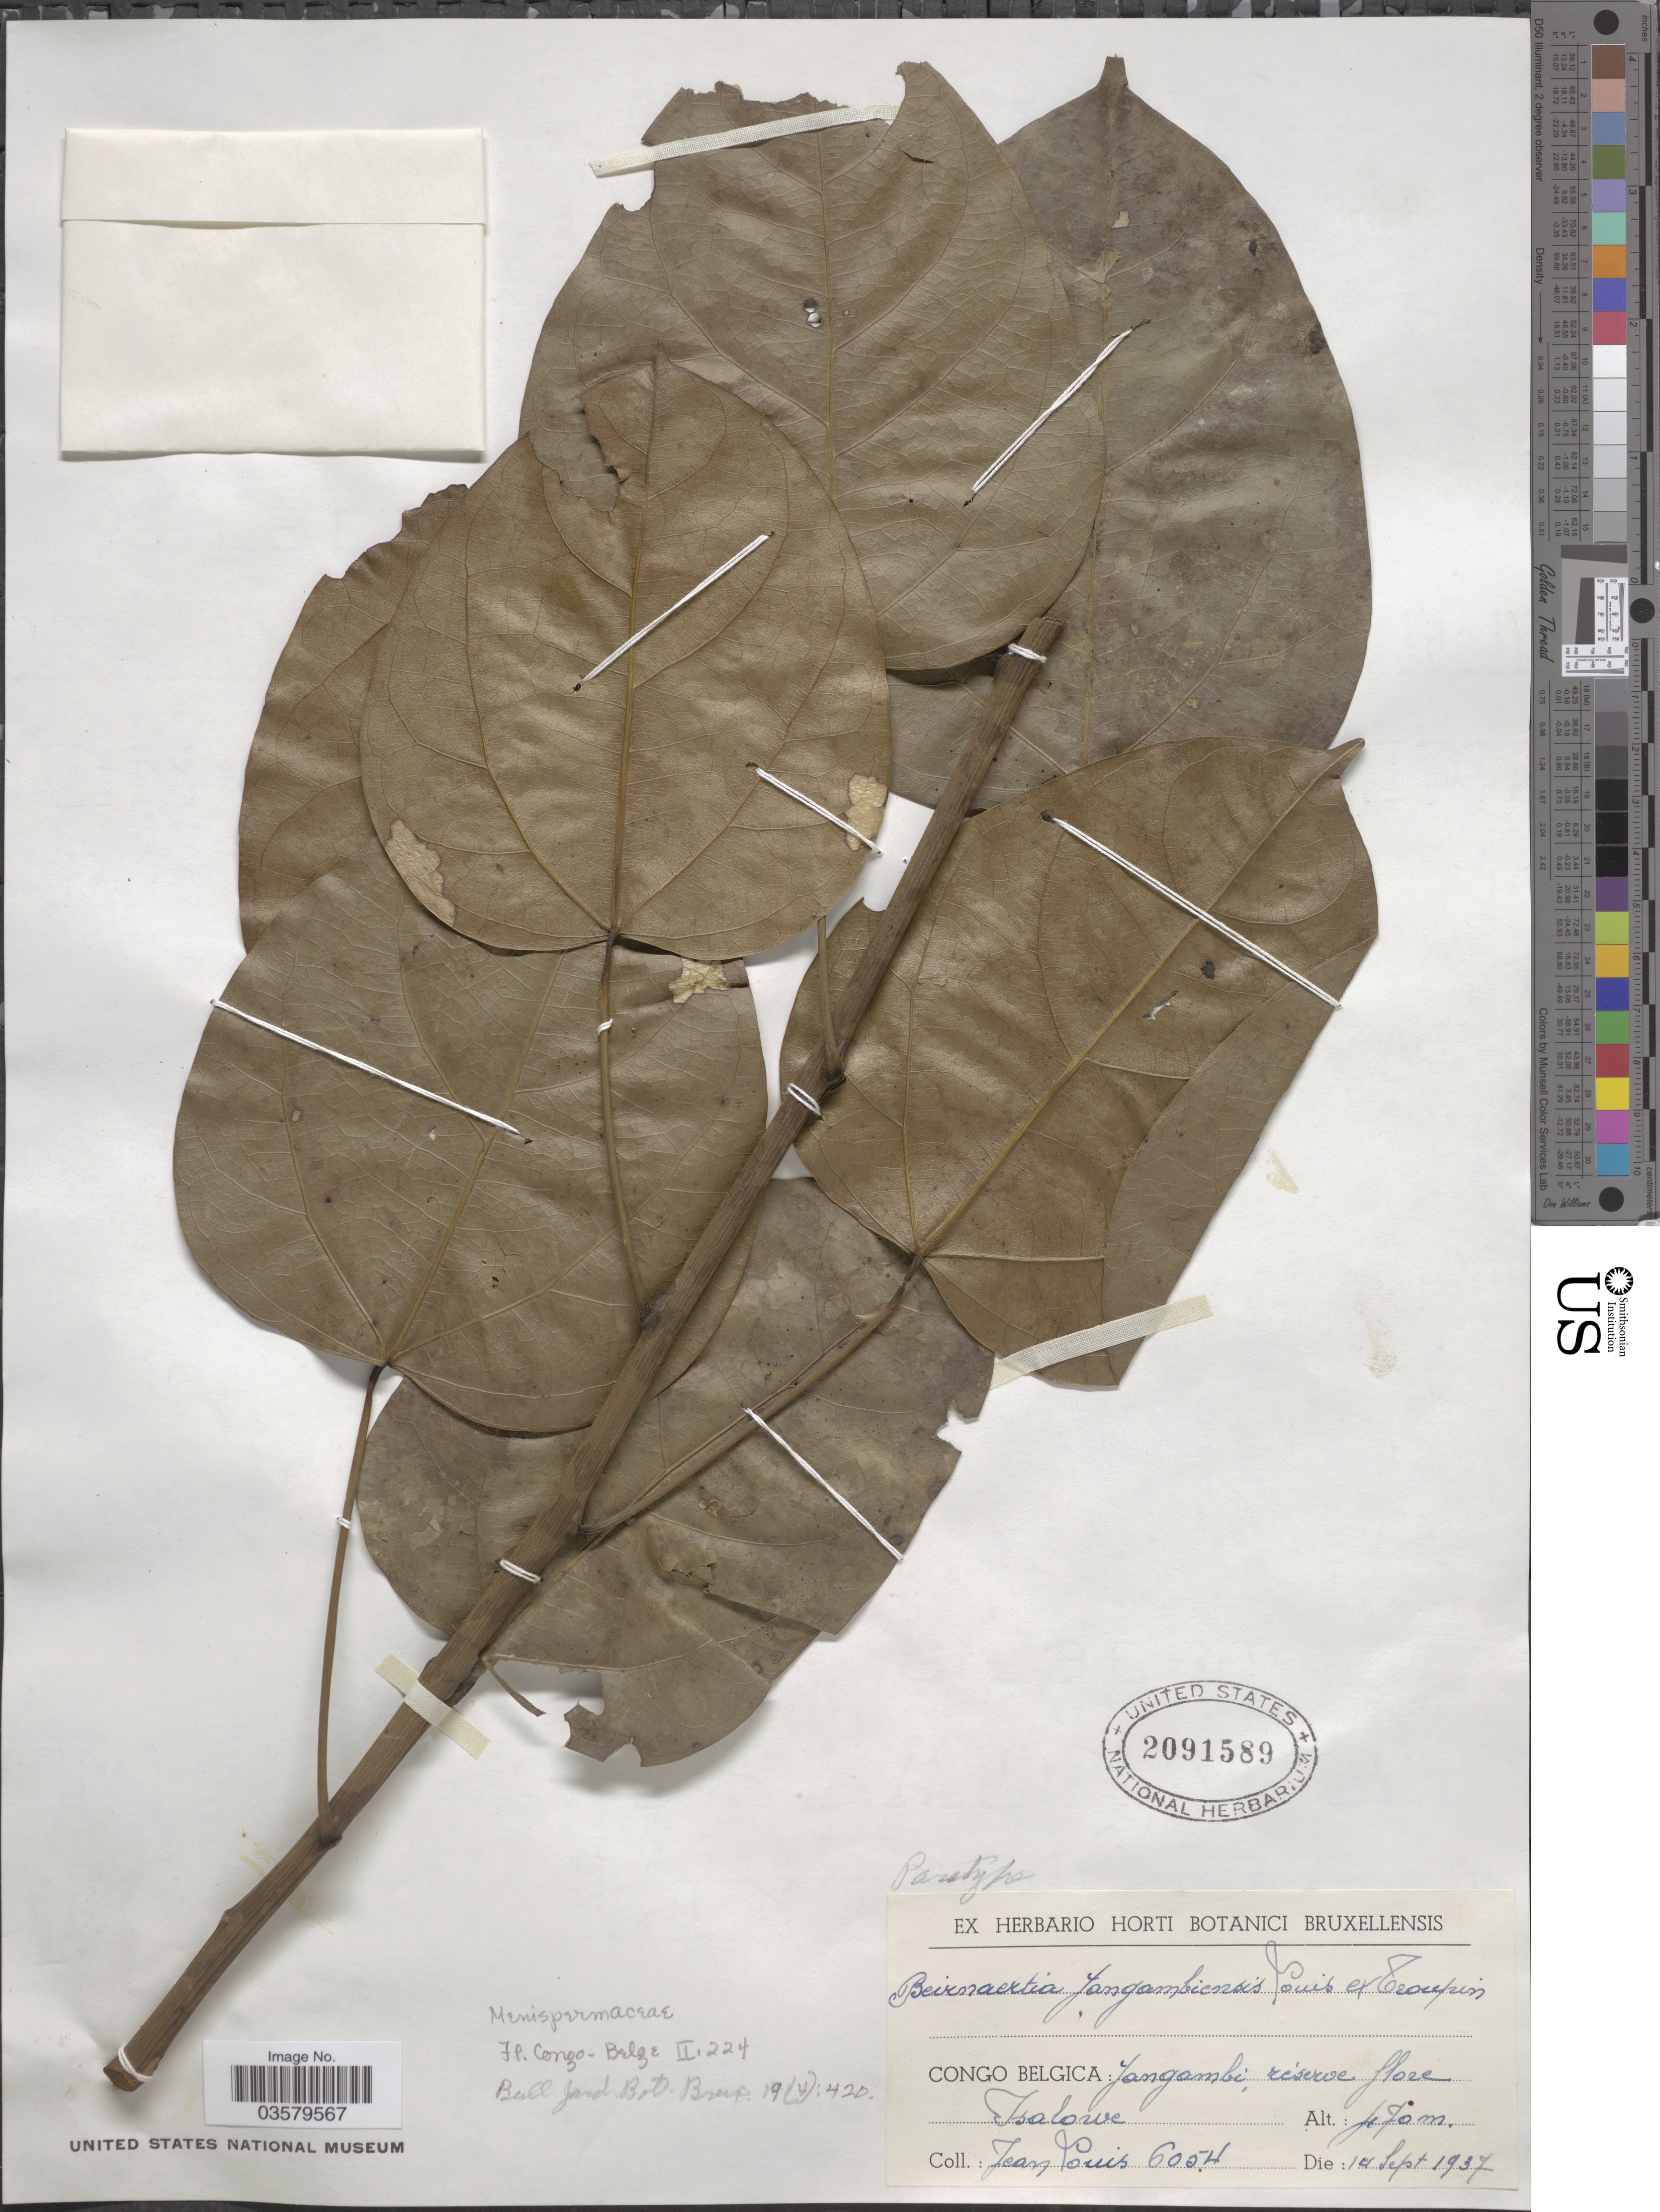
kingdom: Plantae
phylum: Tracheophyta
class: Magnoliopsida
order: Ranunculales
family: Menispermaceae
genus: Beirnaertia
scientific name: Beirnaertia cabindensis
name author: (Exell & Mendonça) Troupin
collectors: J. Louis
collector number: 6054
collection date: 1937-09-14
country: Congo, Democratic Republic of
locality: Congo Belgica: Yangambi, réserve flore Isalowe.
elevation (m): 470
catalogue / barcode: US 2091589